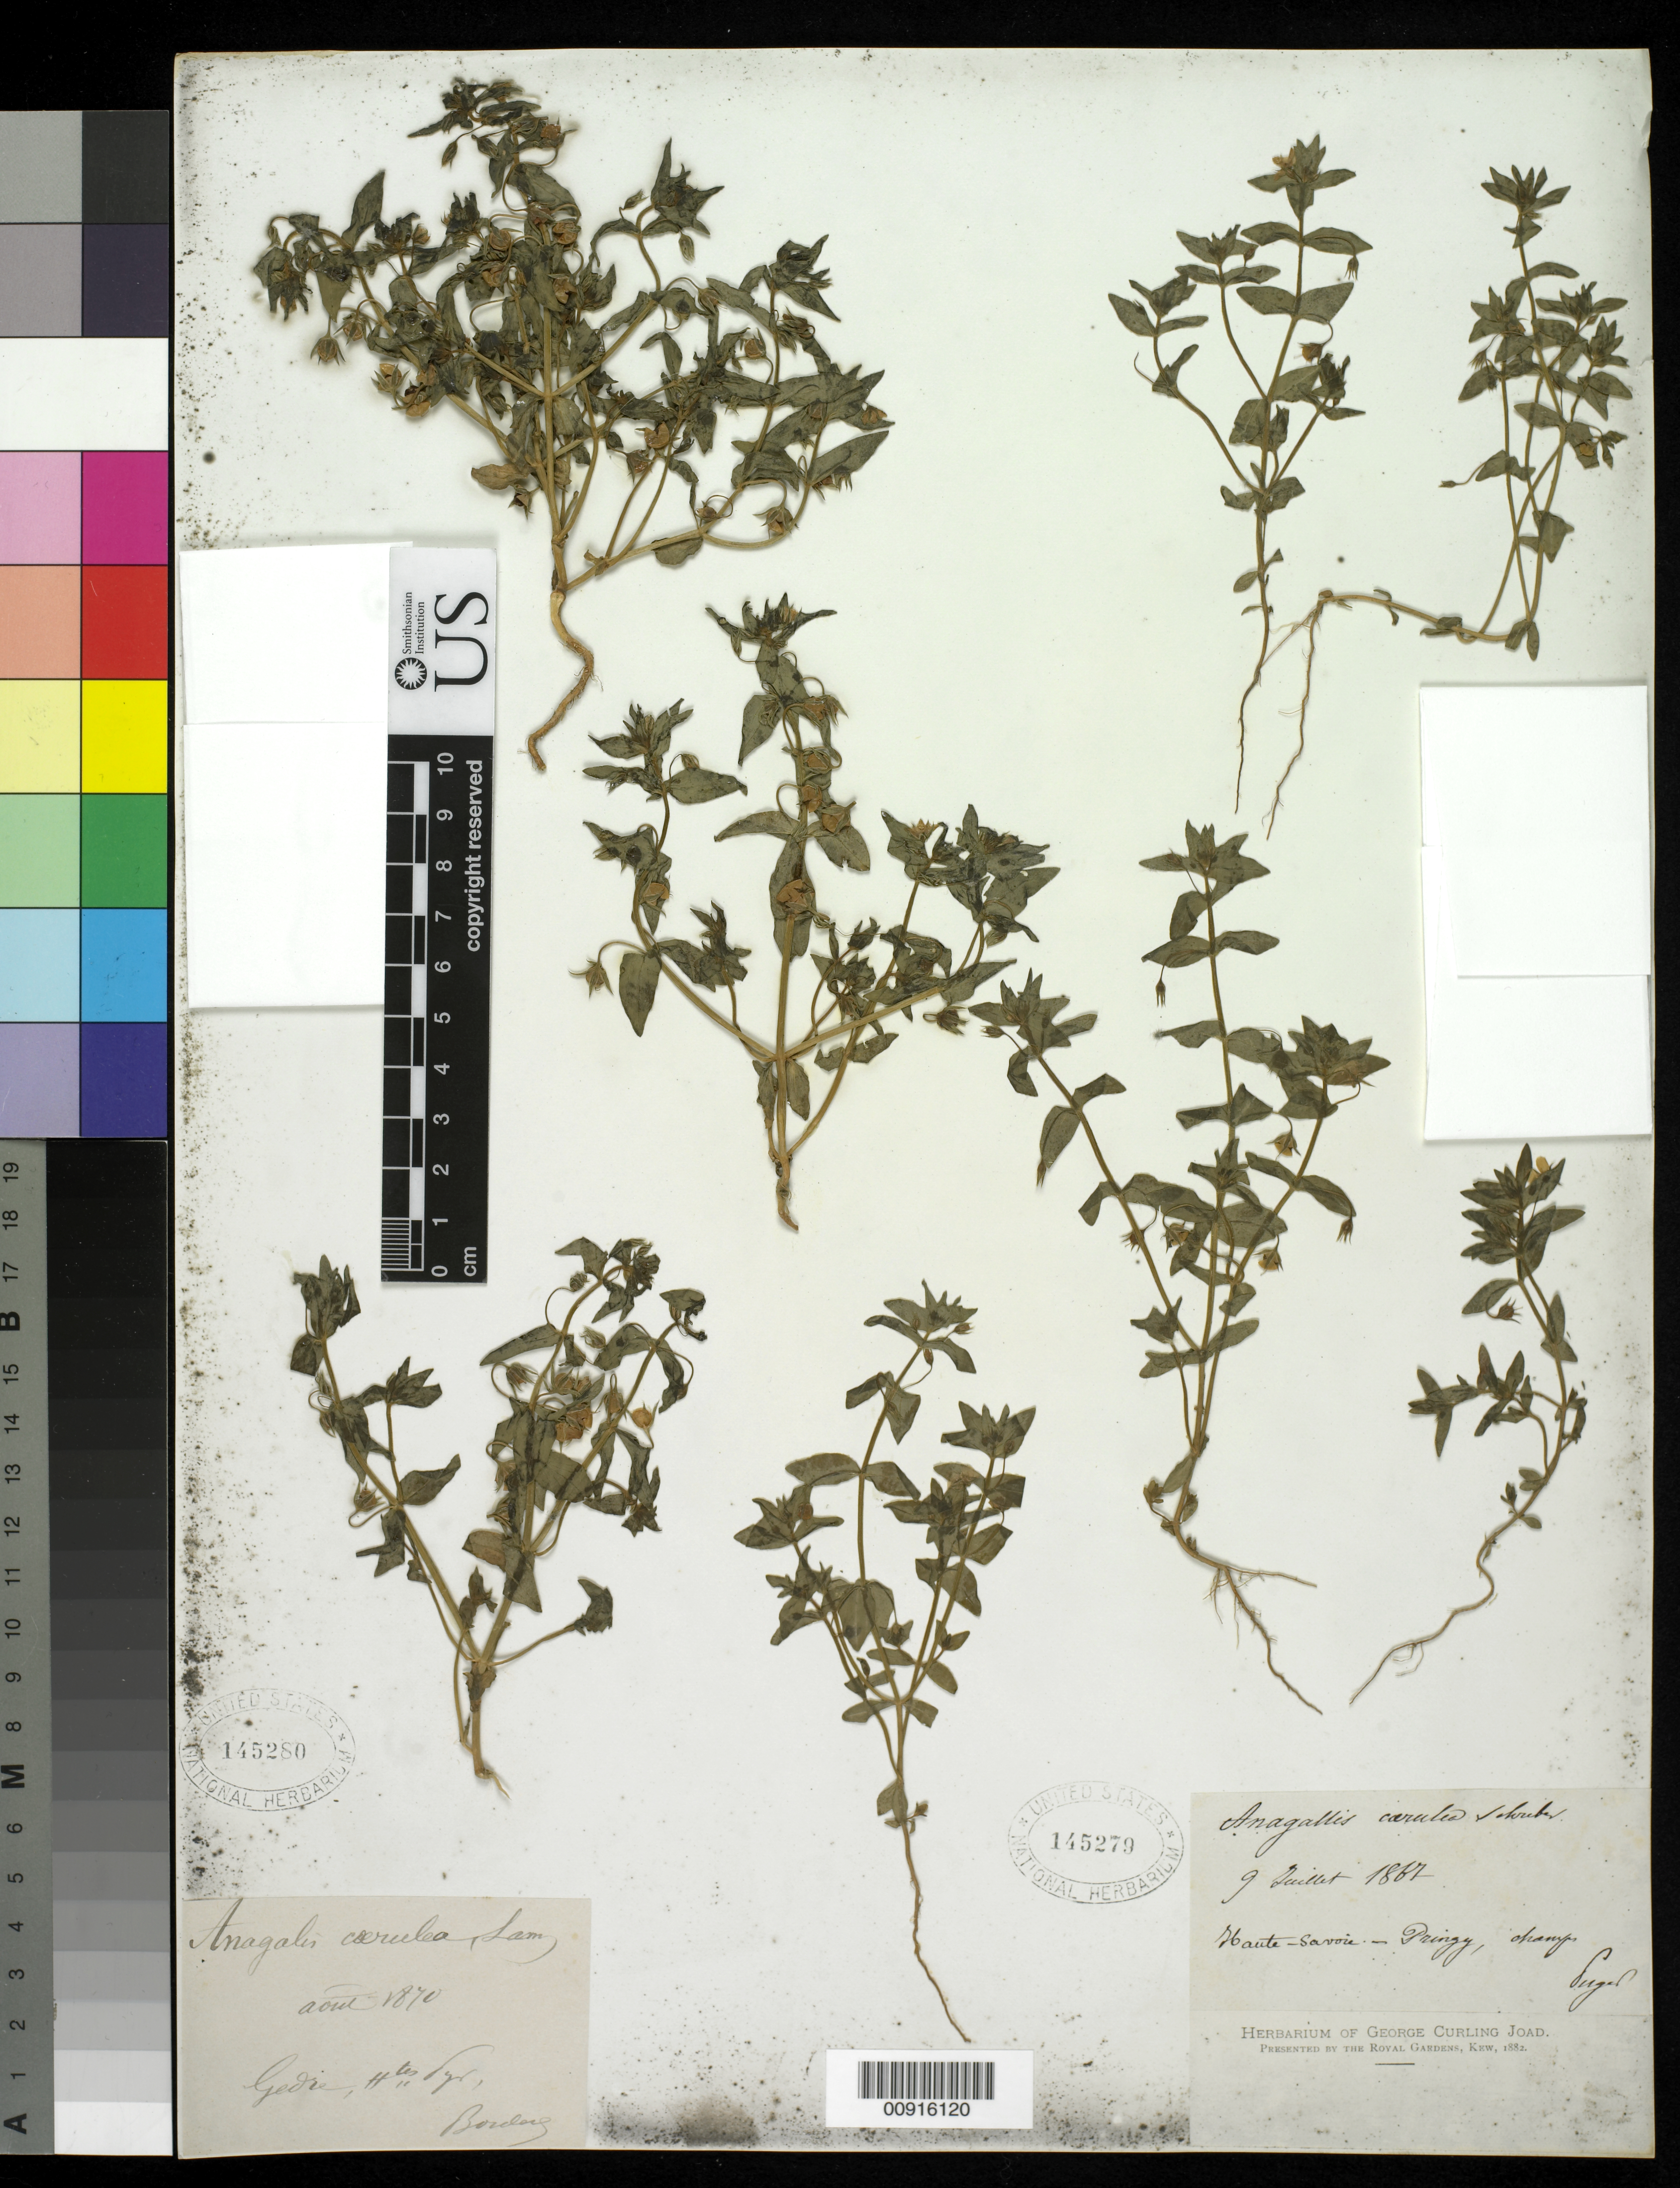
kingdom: Plantae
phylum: Tracheophyta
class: Magnoliopsida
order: Ericales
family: Primulaceae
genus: Anagallis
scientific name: Anagallis caerulea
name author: L.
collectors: -. Siegel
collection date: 1867-07-09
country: France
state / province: Auvergne-Rhône-Alpes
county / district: Haute-Savoie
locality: Pringy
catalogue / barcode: US 145279